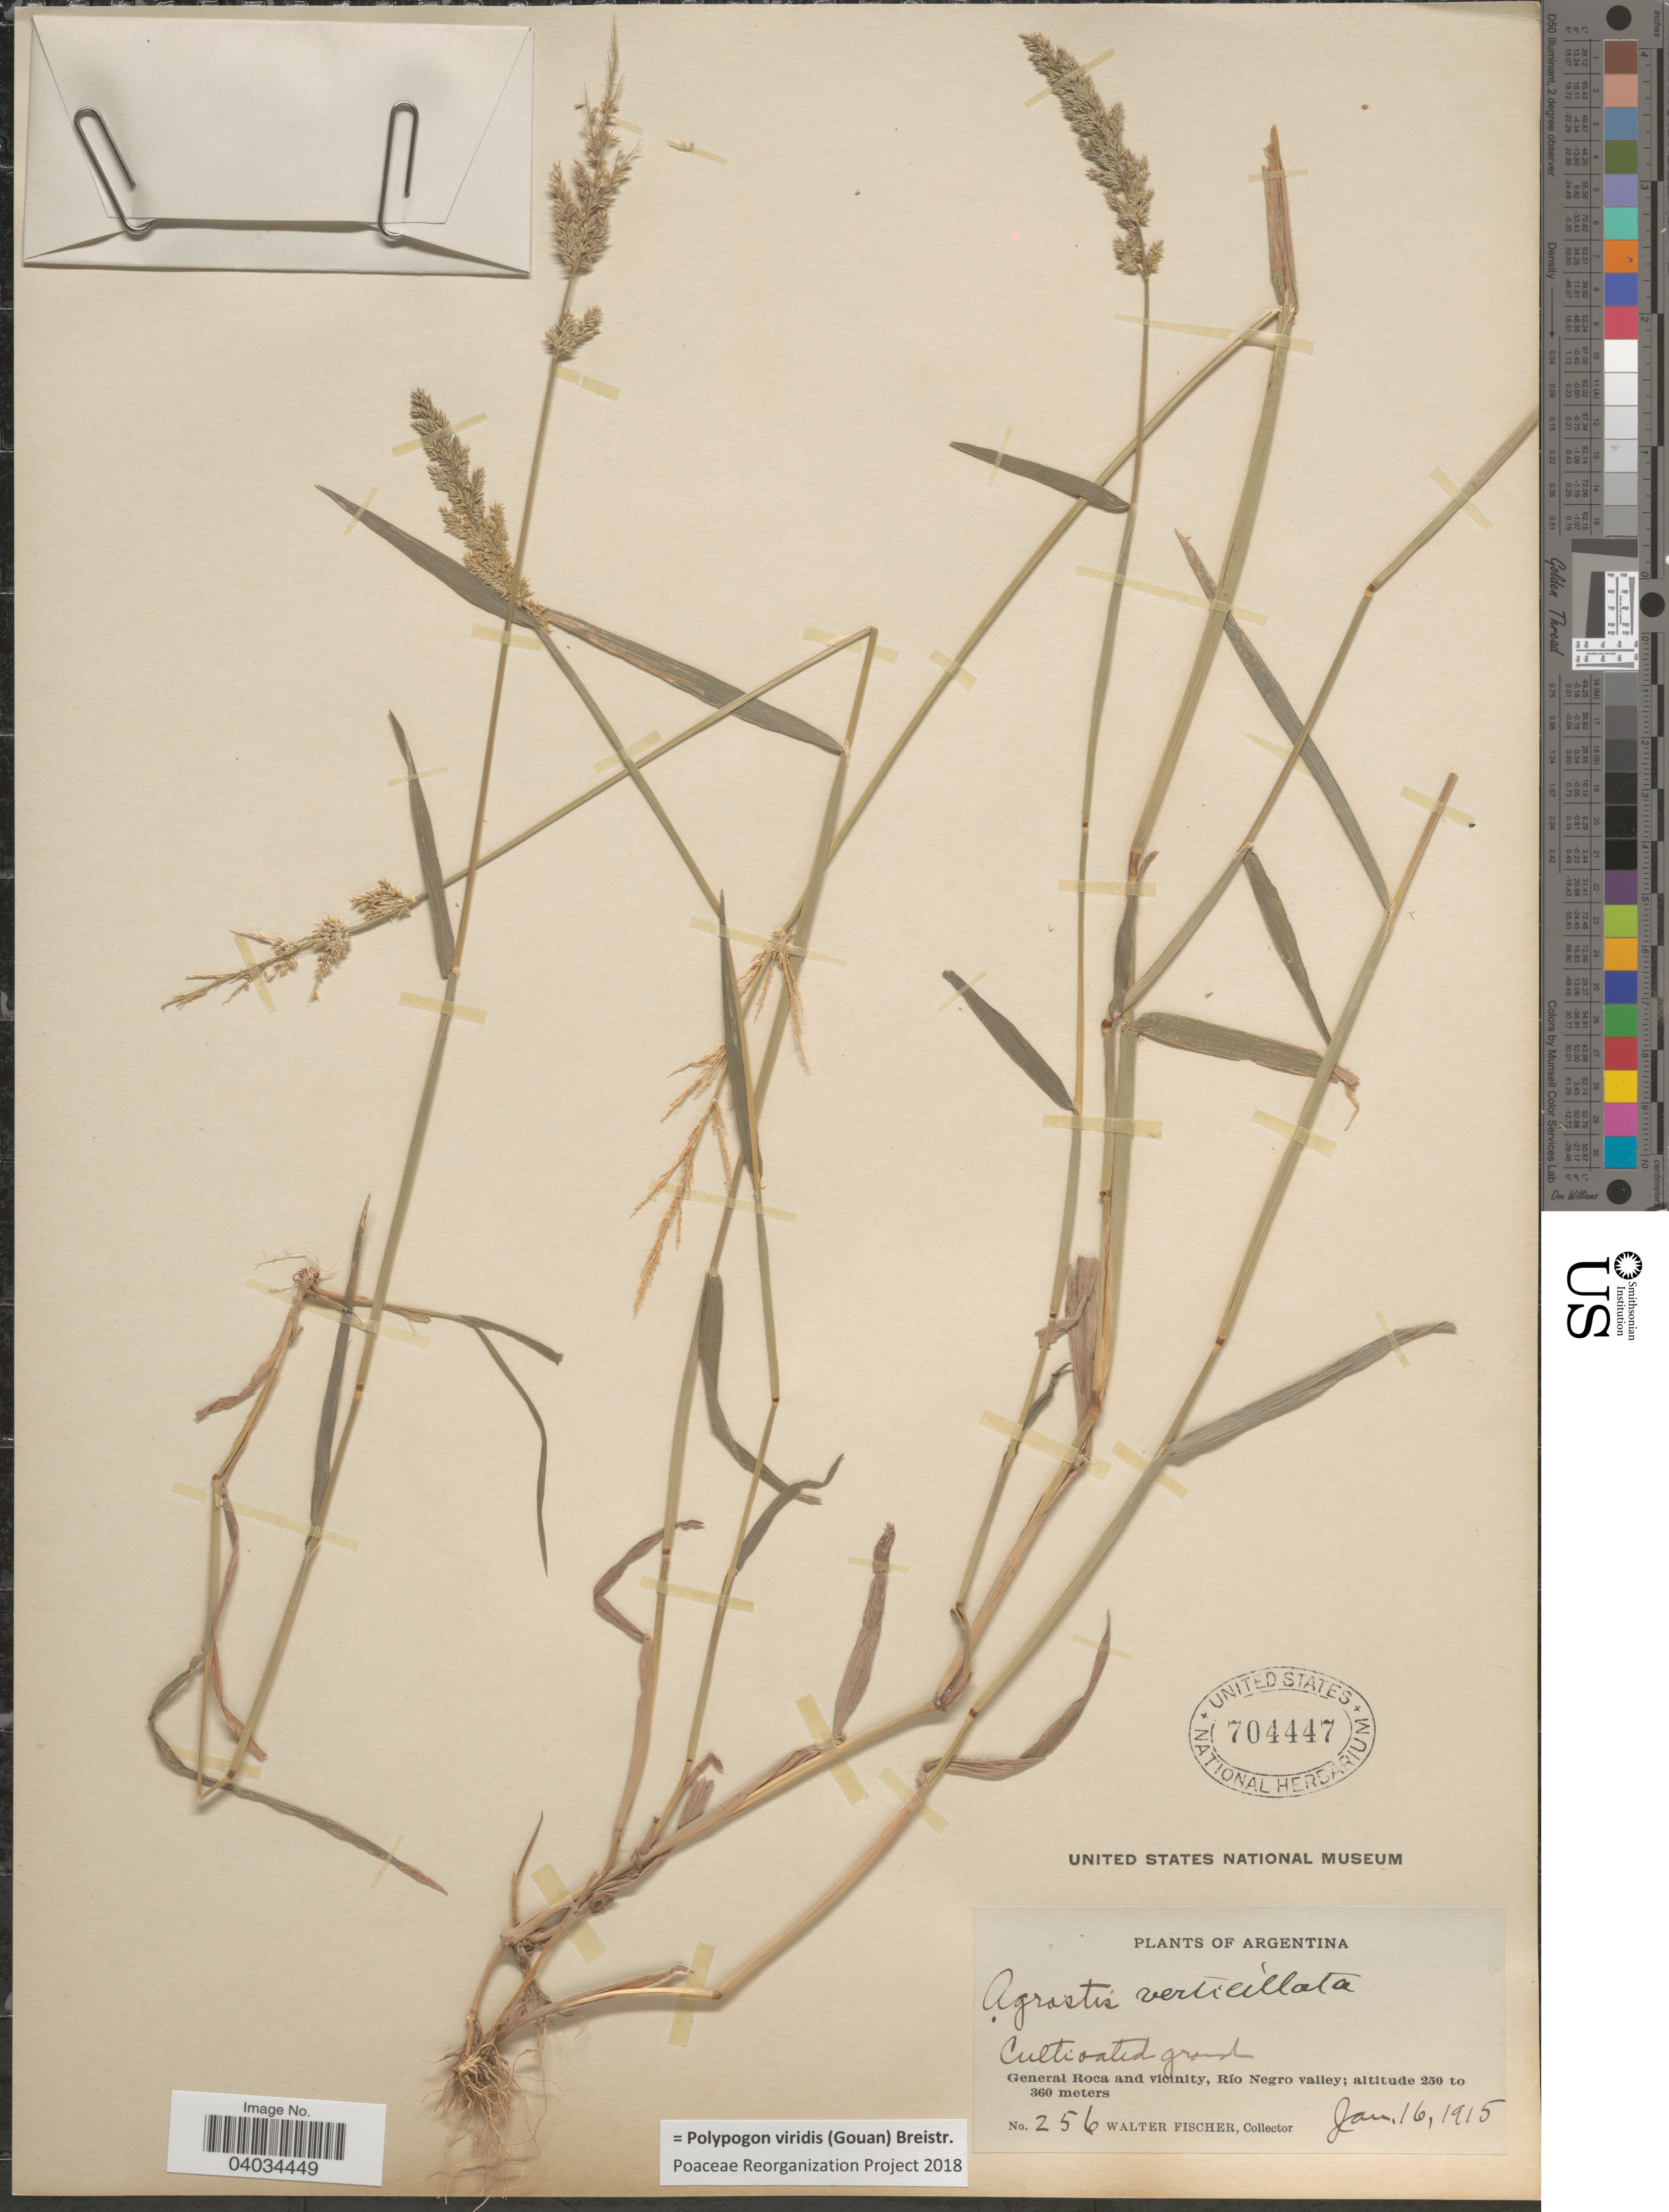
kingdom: Plantae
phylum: Tracheophyta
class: Liliopsida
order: Poales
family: Poaceae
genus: Polypogon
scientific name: Polypogon viridis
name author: (Gouan) Breistroffer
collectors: W. Fischer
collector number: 256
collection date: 1915-01-16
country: Argentina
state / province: Rio Negro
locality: General Roca and vicinity, Río Negro valley.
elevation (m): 250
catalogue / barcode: US 704447